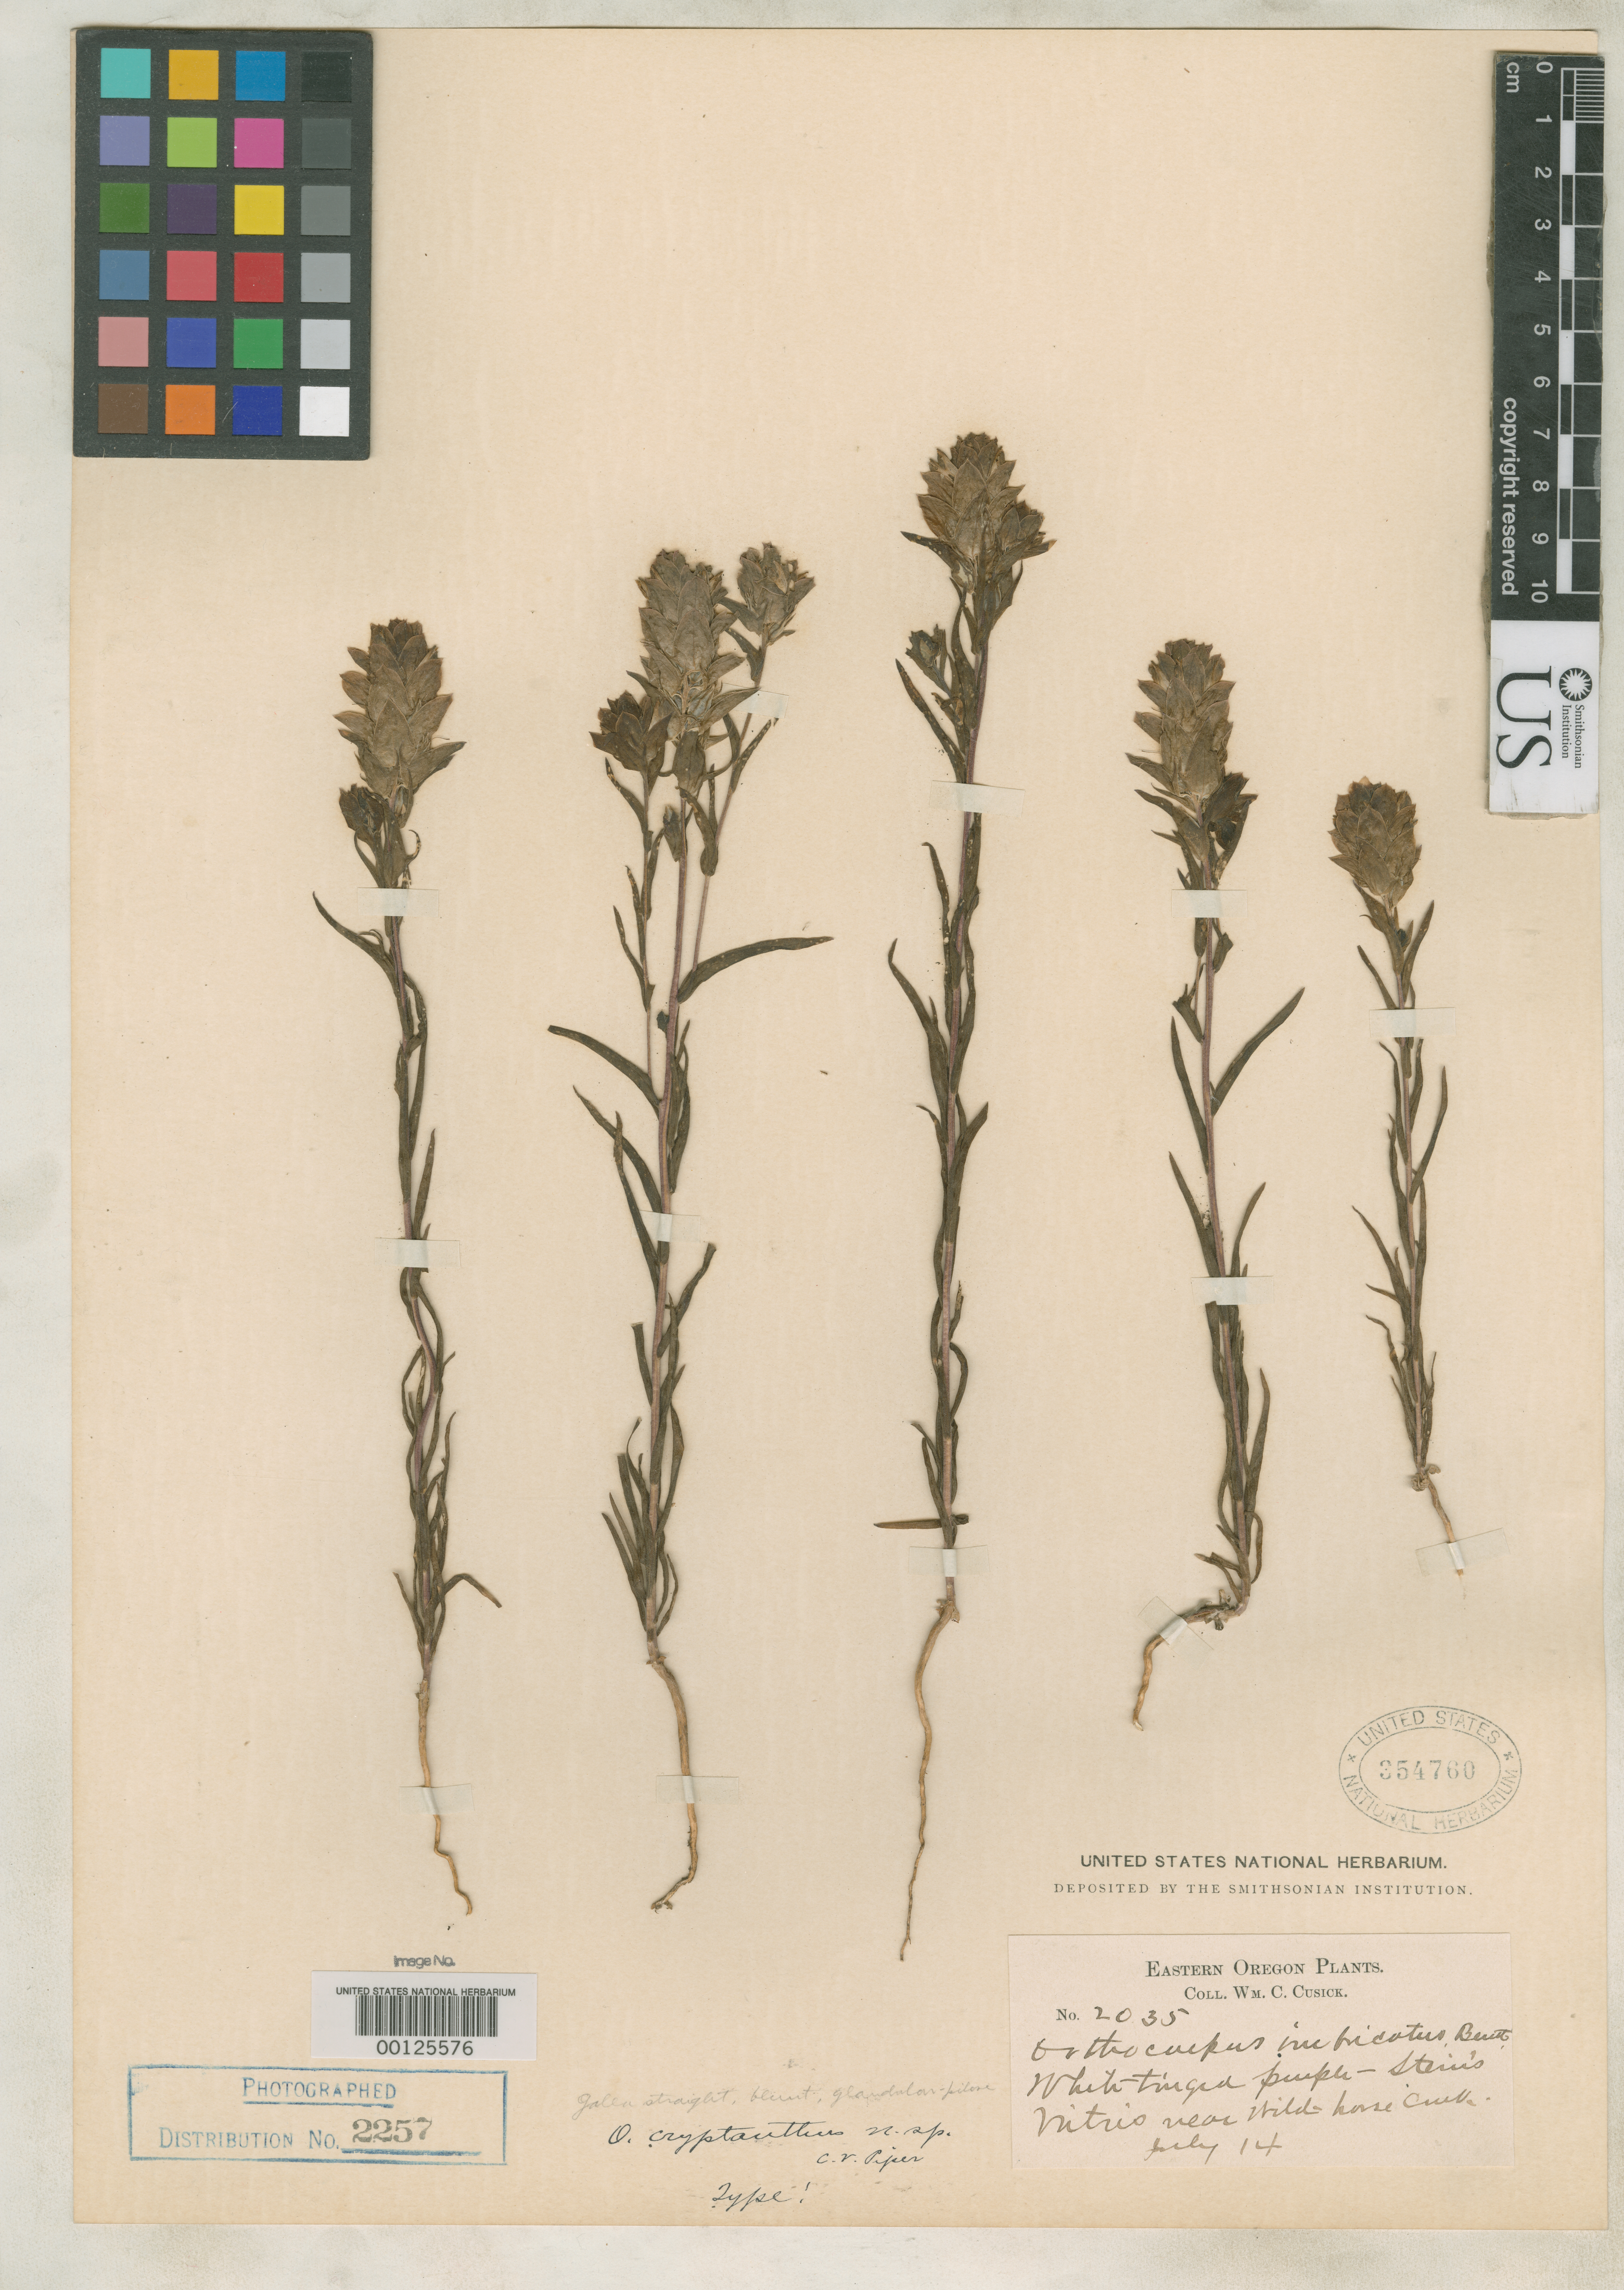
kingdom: Plantae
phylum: Tracheophyta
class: Magnoliopsida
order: Lamiales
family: Orobanchaceae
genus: Orthocarpus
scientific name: Orthocarpus cryptanthus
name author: Piper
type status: Holotype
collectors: W. C. Cusick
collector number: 2035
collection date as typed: Jul 1914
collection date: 1914-07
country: United States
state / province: Oregon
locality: Stein Mountains; Wild Horse Creek.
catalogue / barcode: US 354760